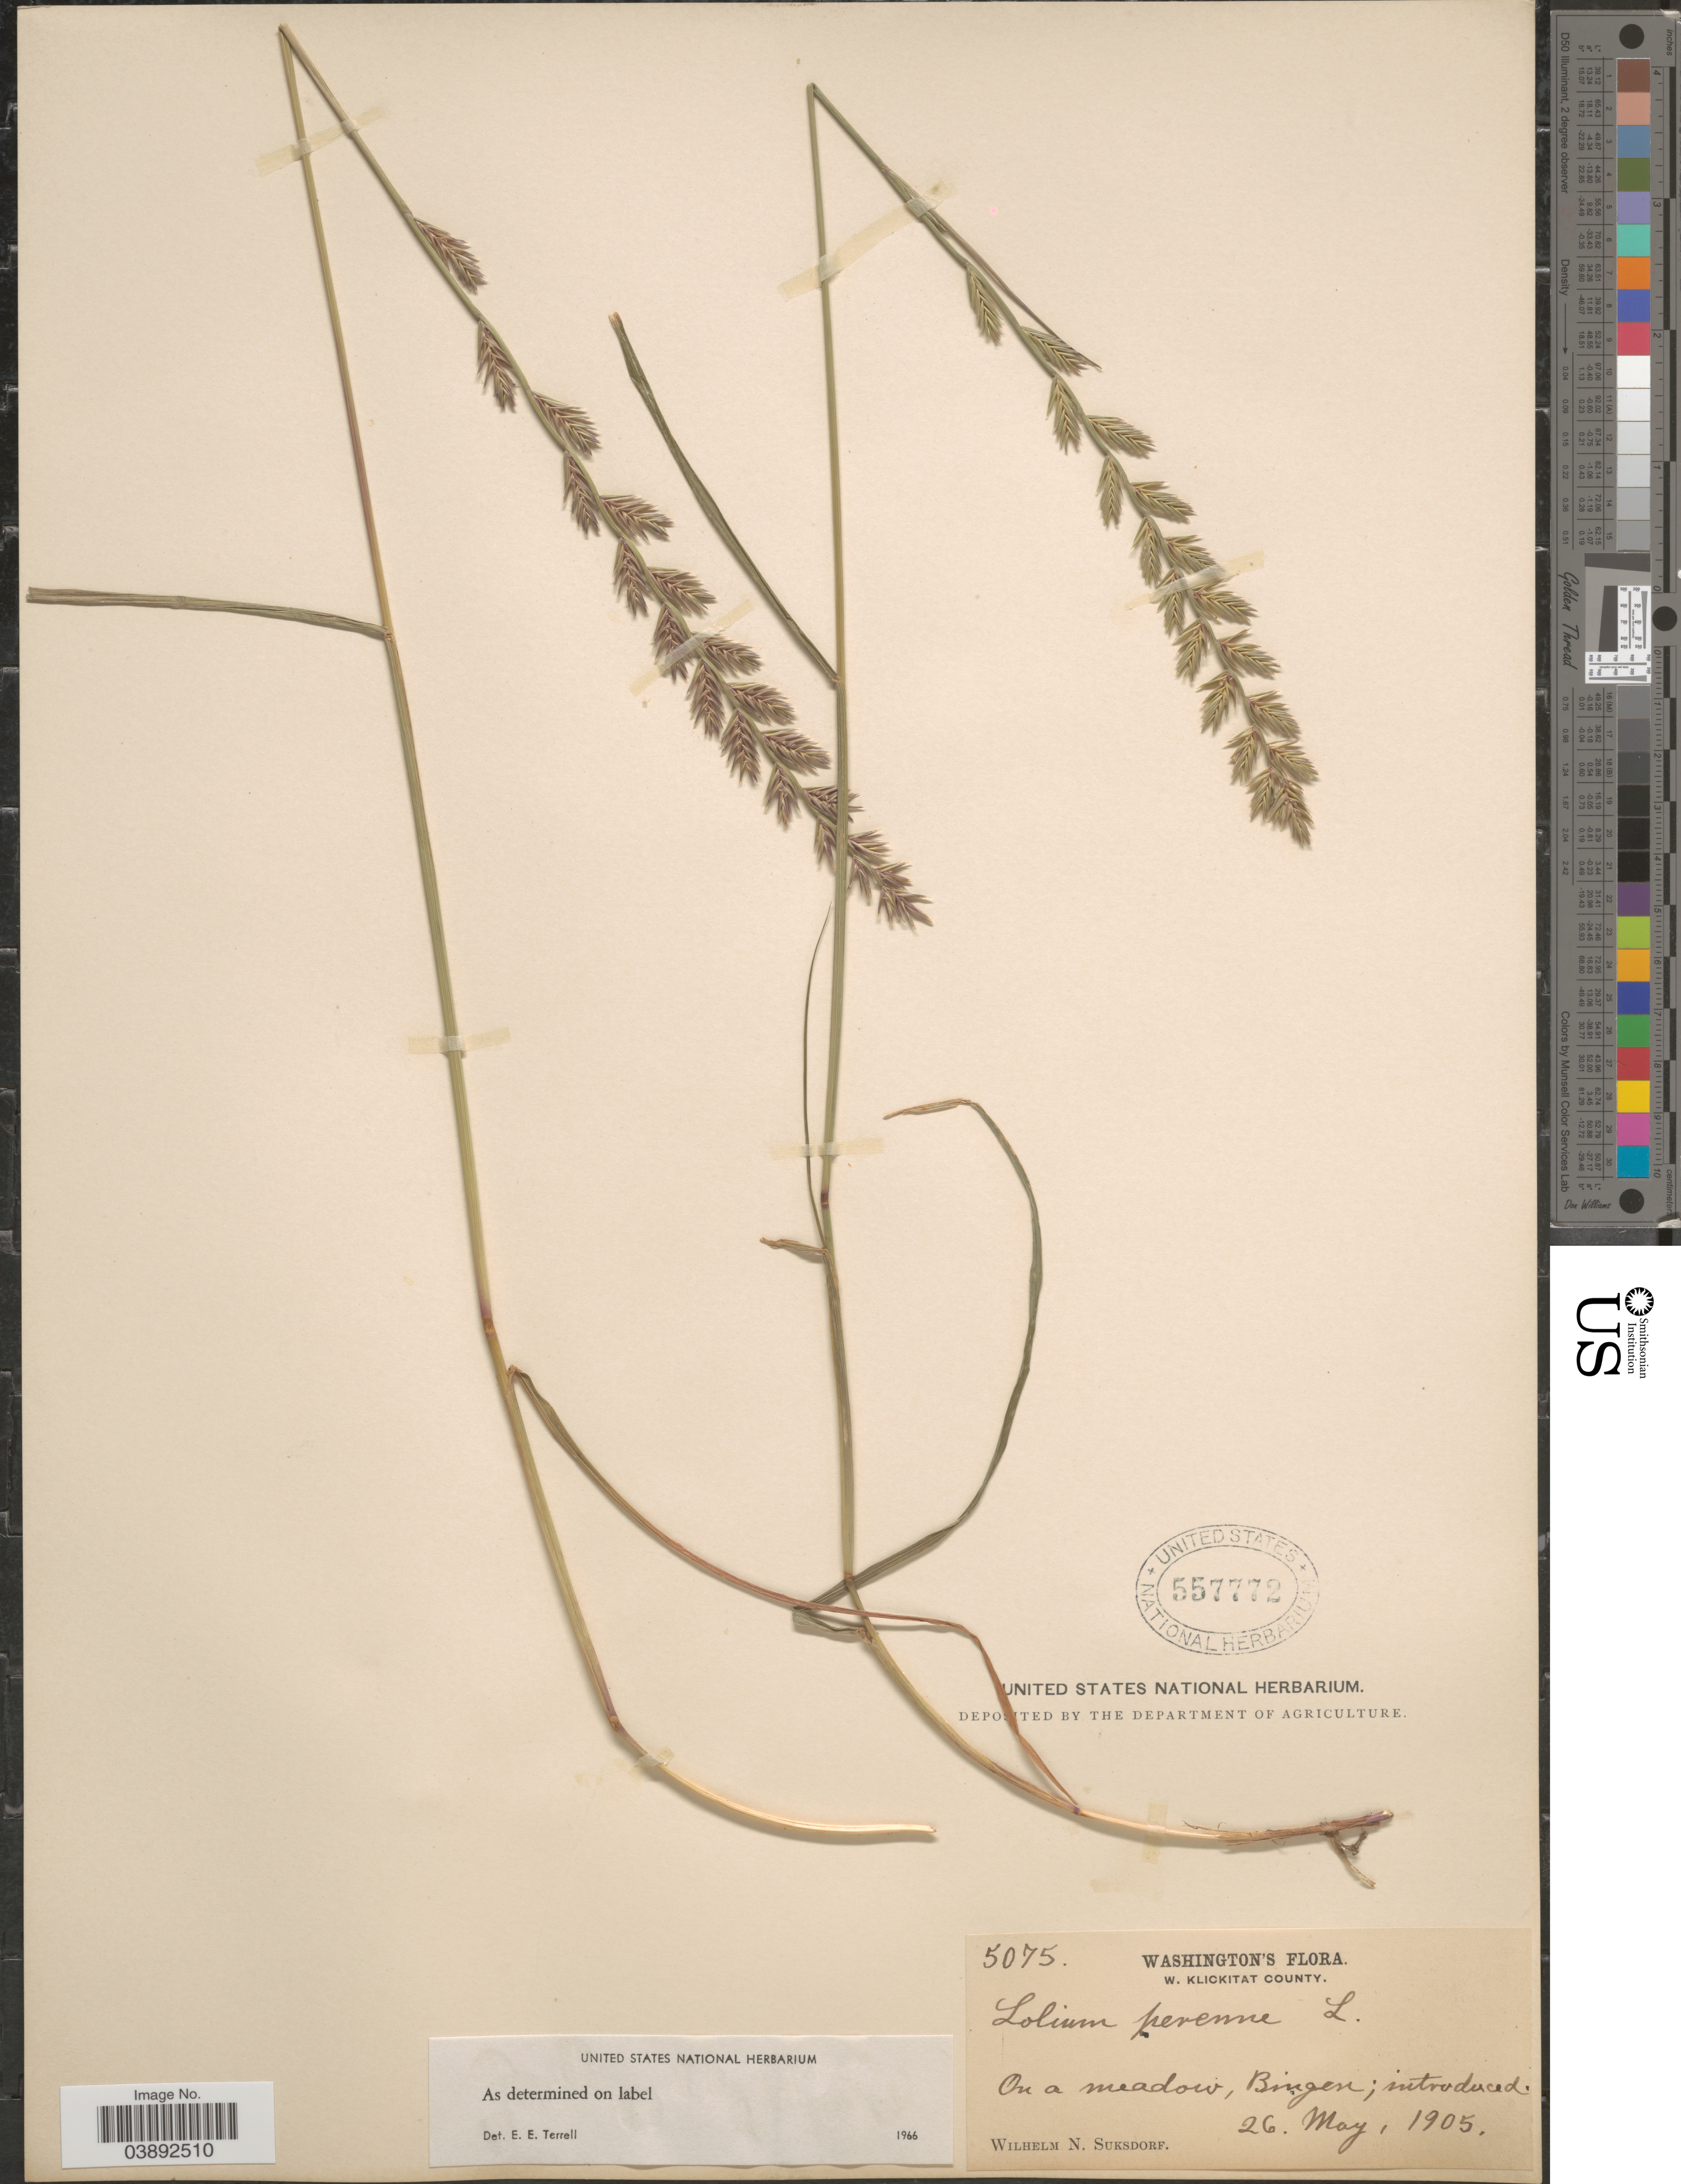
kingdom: Plantae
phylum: Tracheophyta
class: Liliopsida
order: Poales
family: Poaceae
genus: Lolium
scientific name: Lolium perenne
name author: L.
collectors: W. N. Suksdorf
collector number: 5075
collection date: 1905-05-26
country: United States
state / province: Washington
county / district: Klickitat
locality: W. Klickitat County. Bingen.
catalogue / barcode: US 557772